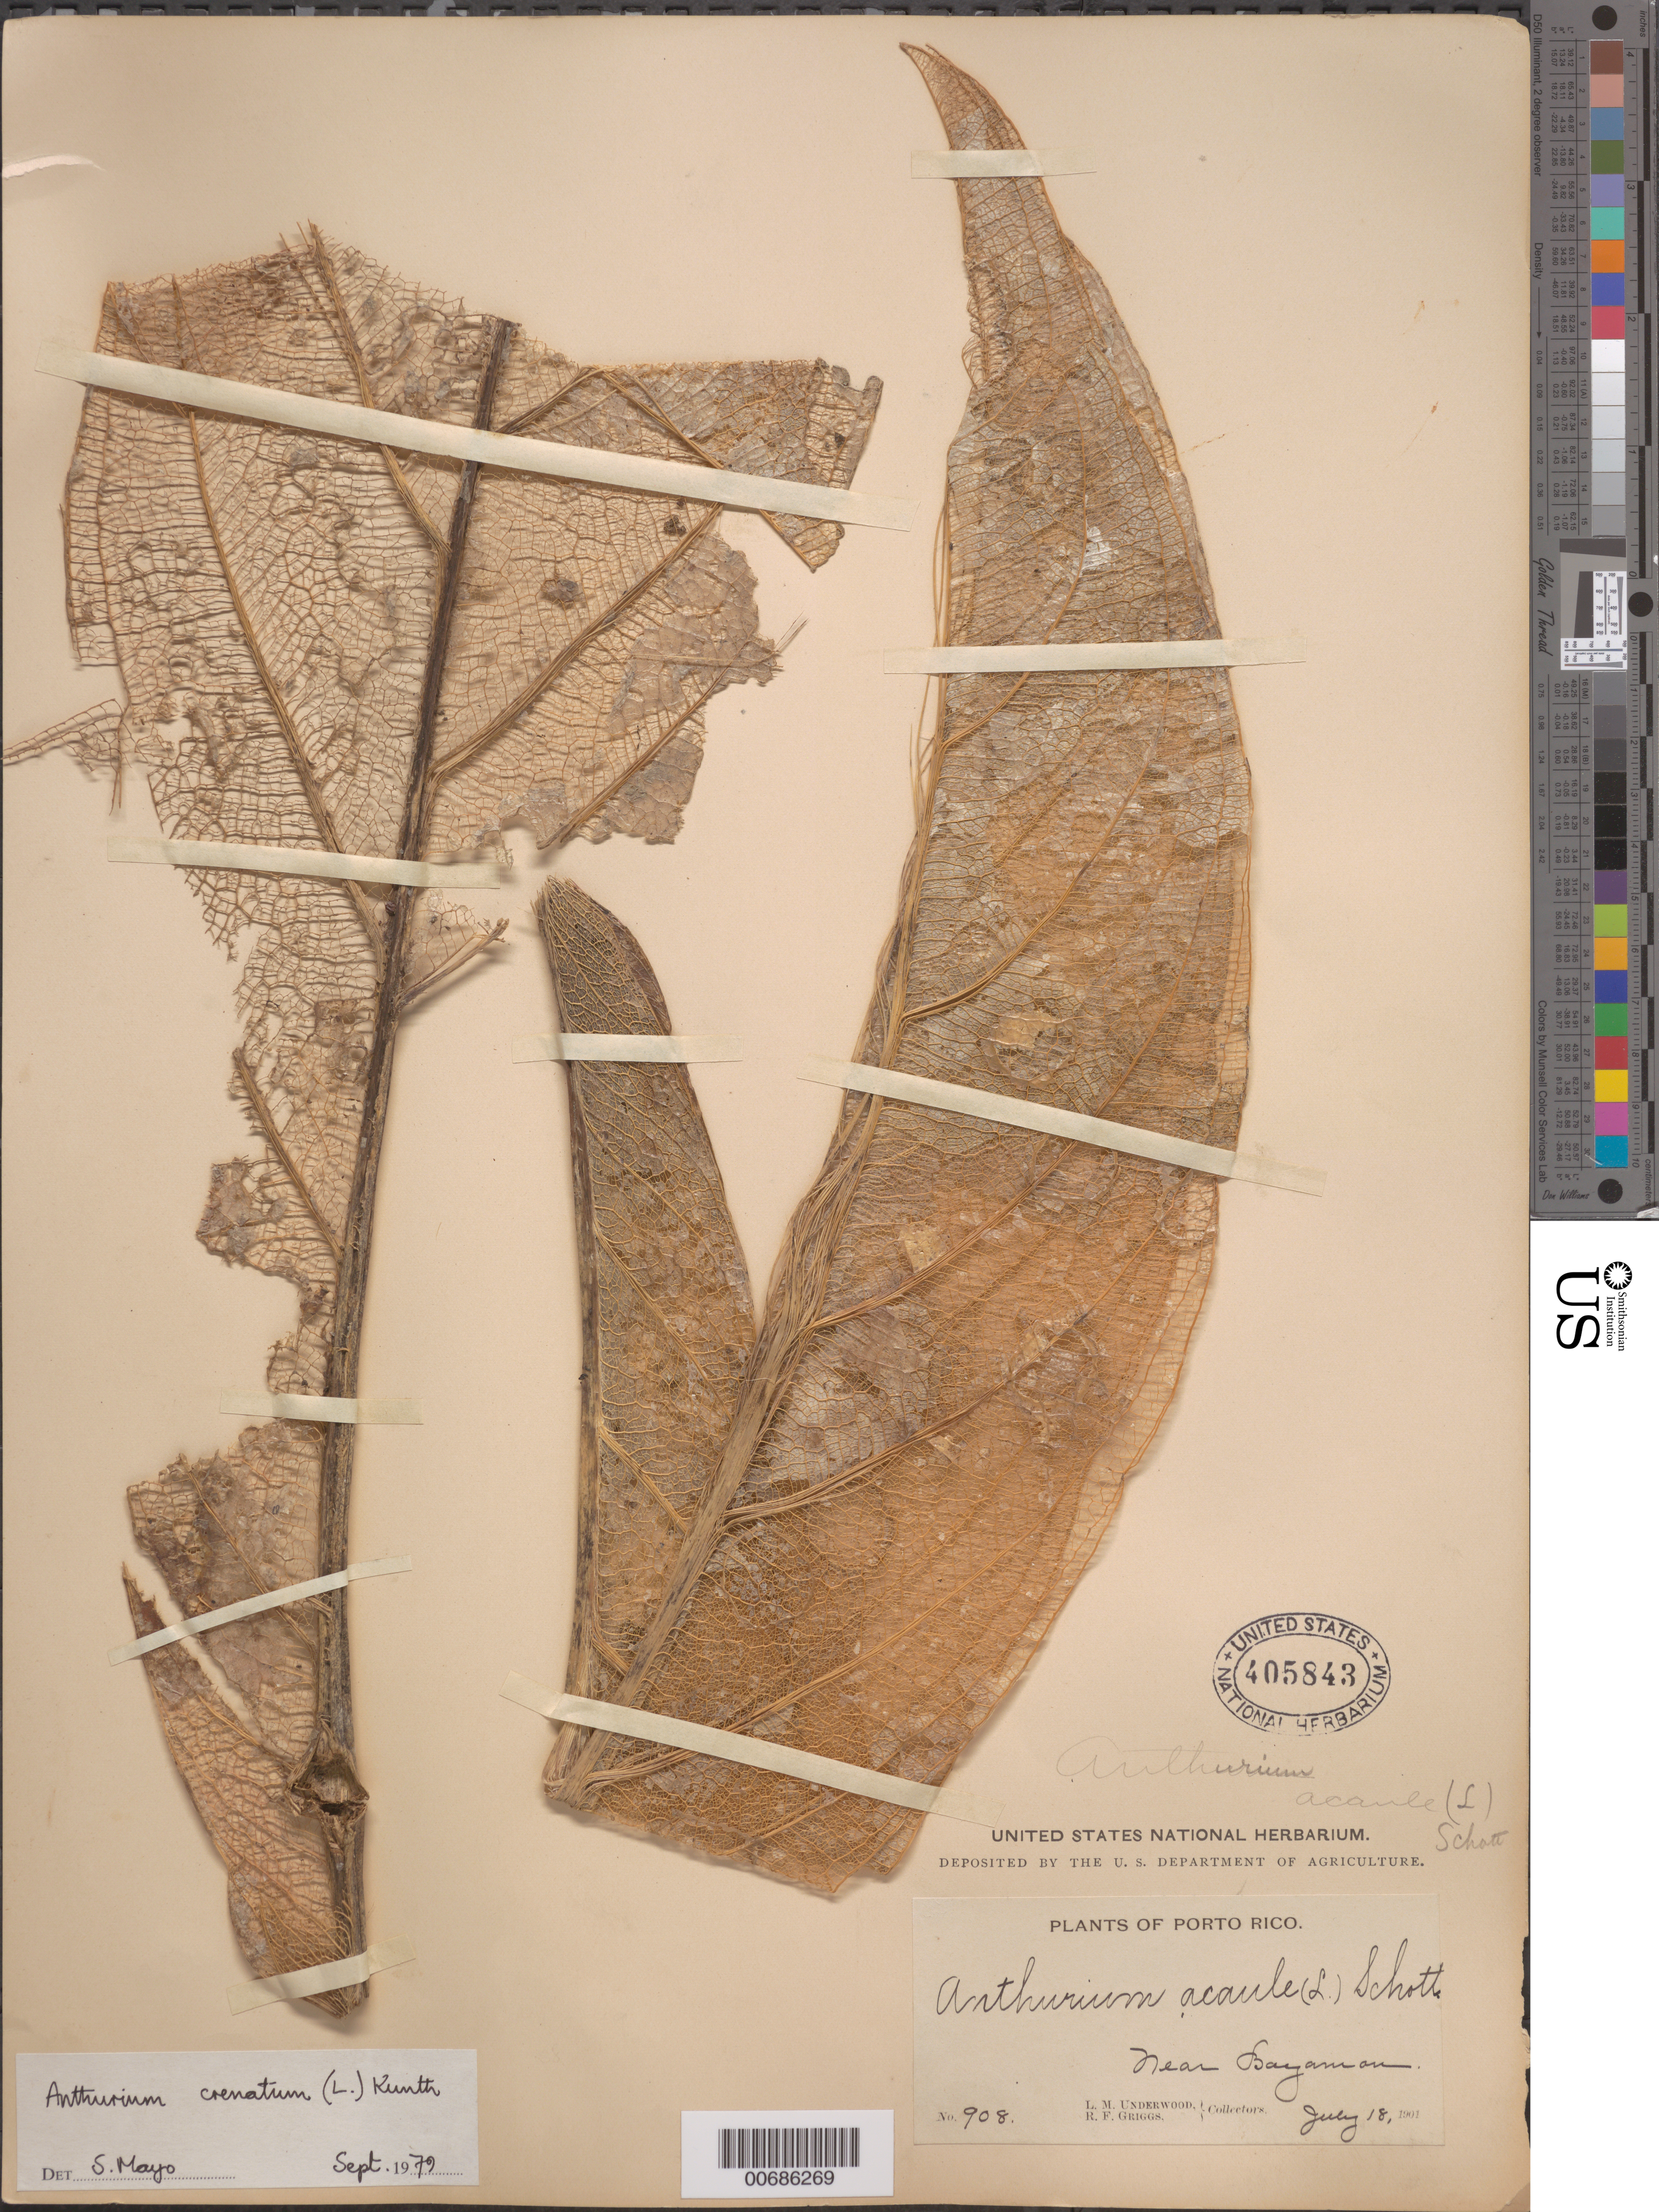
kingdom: Plantae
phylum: Tracheophyta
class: Liliopsida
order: Alismatales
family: Araceae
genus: Anthurium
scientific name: Anthurium crenatum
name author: (L.) Kunth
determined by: Mayo, S.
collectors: L. M. Underwood & R. F. Griggs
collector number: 908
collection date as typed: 18 Jul 1901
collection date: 1901-07-18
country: Puerto Rico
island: Greater Antilles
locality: Bayaman, vic. Of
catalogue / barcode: US 405843